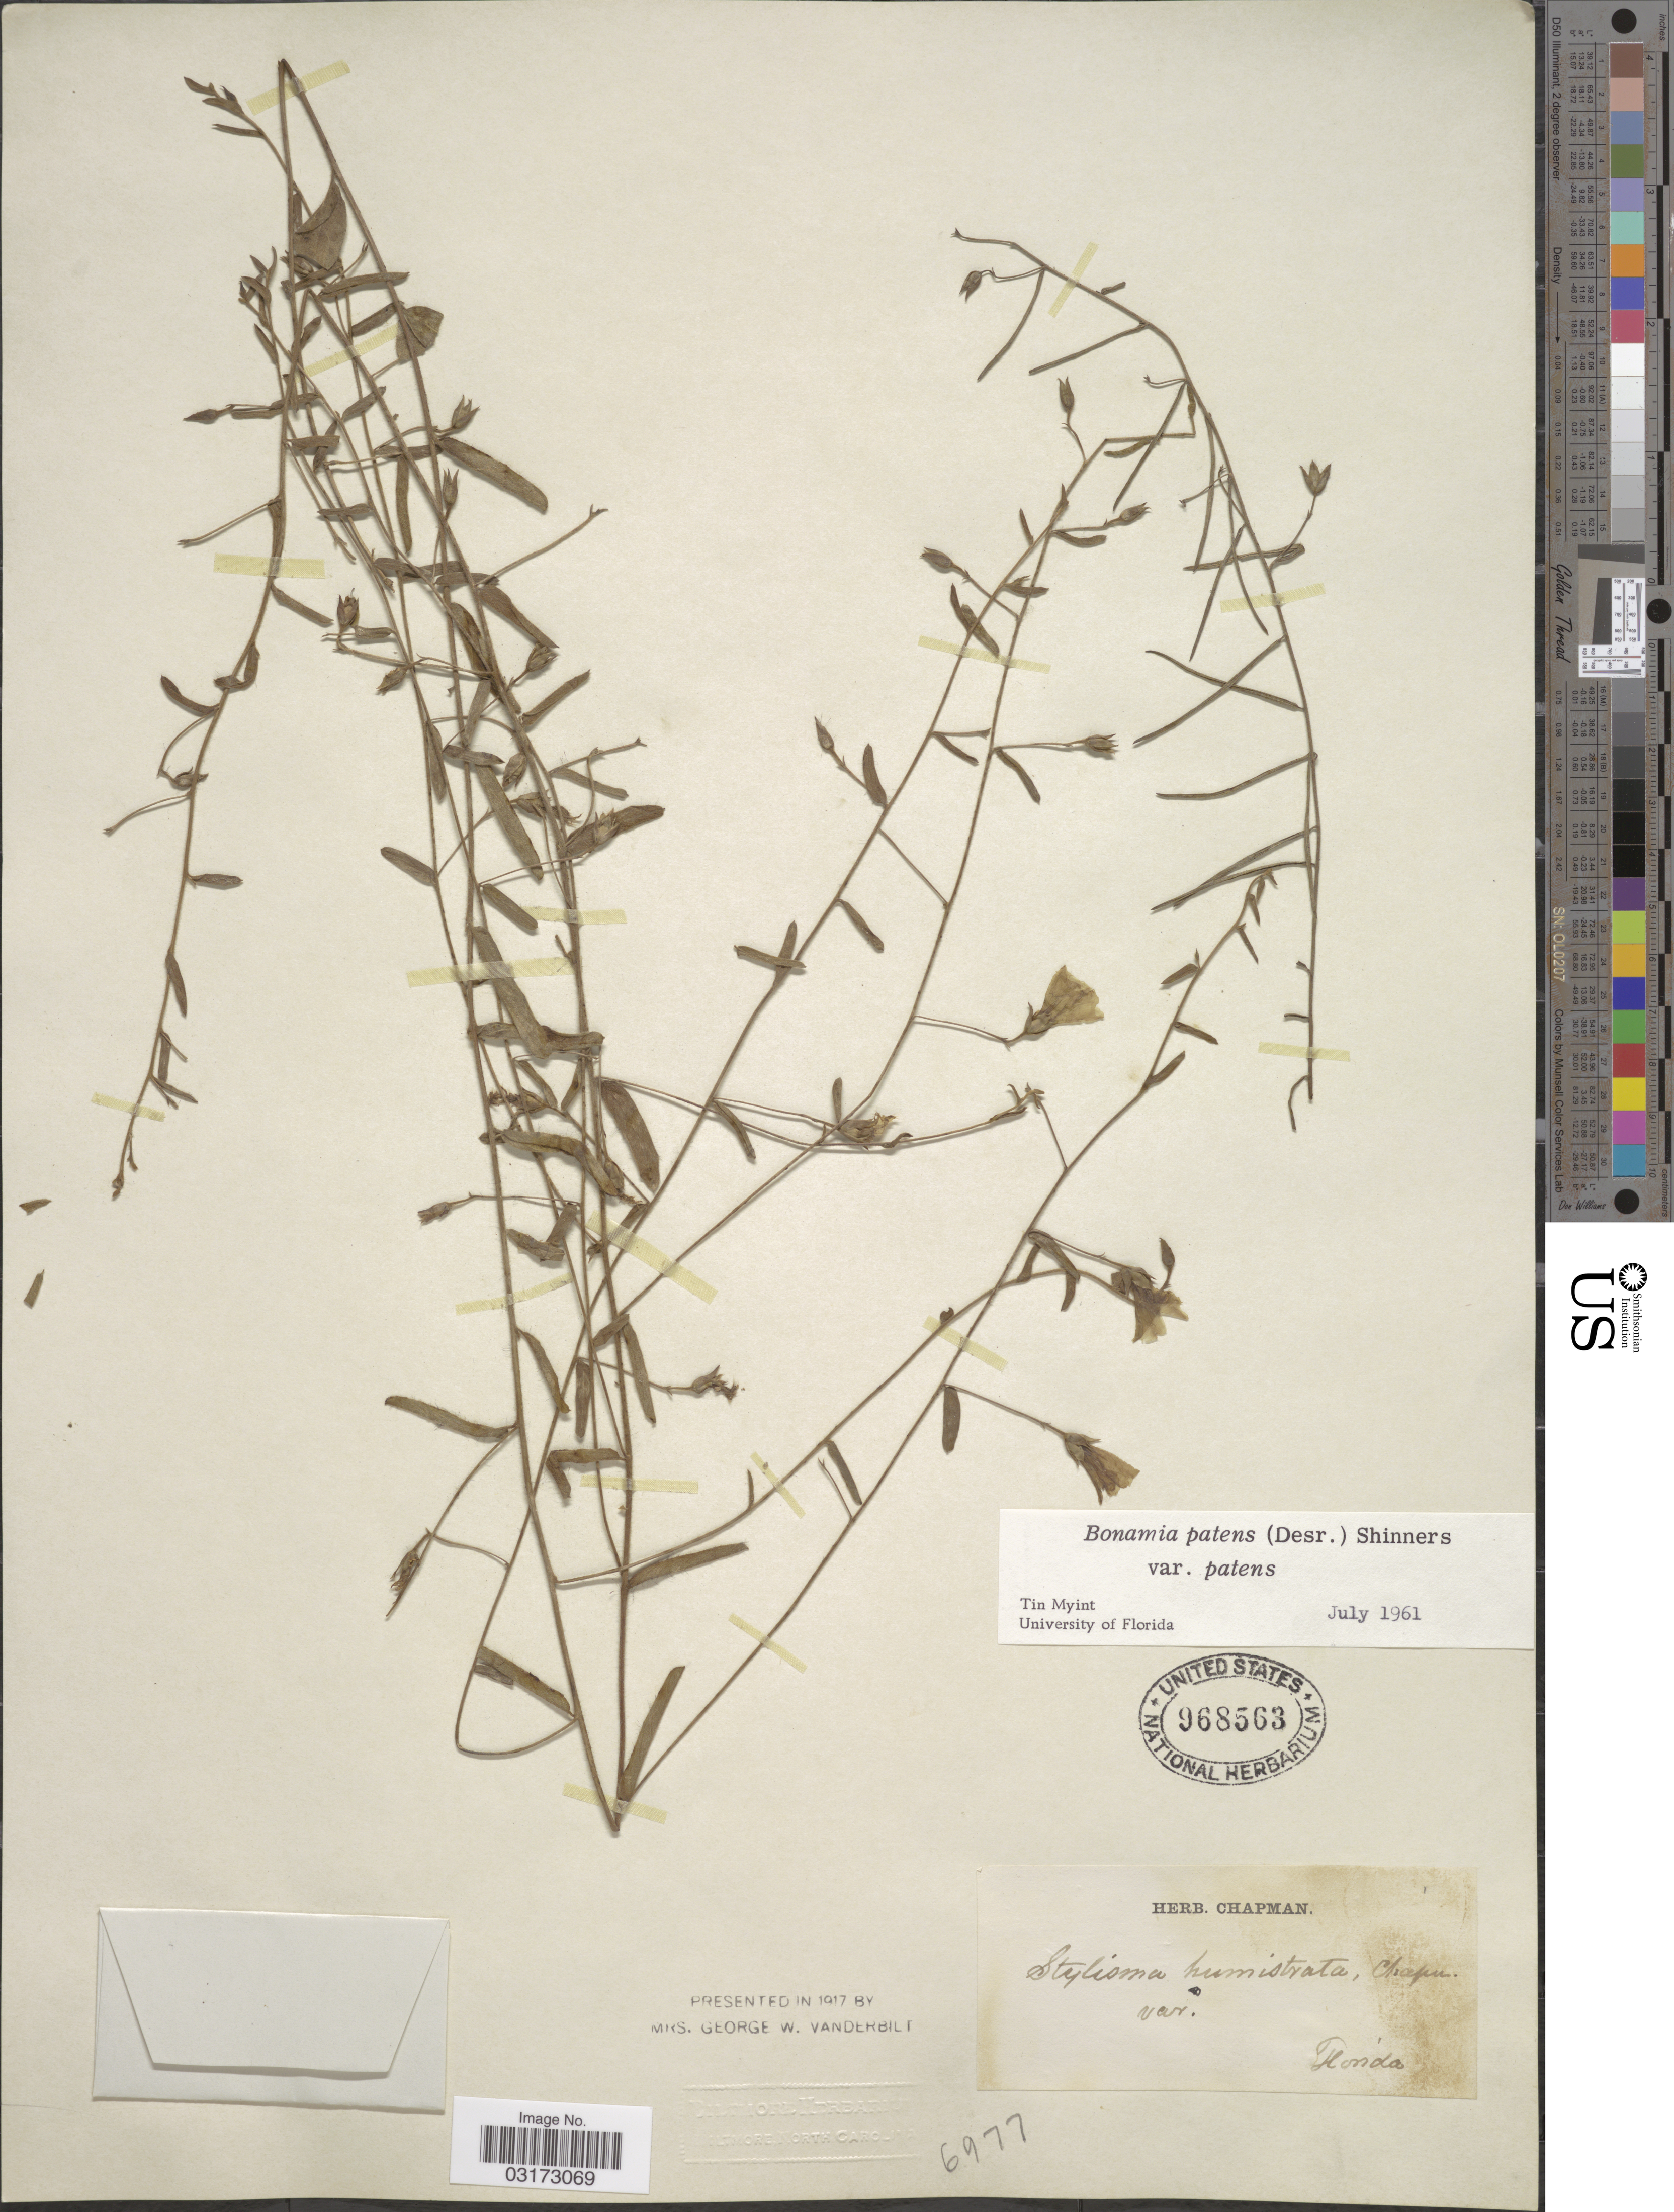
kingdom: Plantae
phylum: Tracheophyta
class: Magnoliopsida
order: Solanales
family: Convolvulaceae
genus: Stylisma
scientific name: Stylisma patens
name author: (Desr.) Myint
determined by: Strong, Mark T., (BOT), Smithsonian Institution - National Museum of Natural History (UNITED STATES)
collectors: ex herb. Chapman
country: United States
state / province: Florida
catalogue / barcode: US 968563